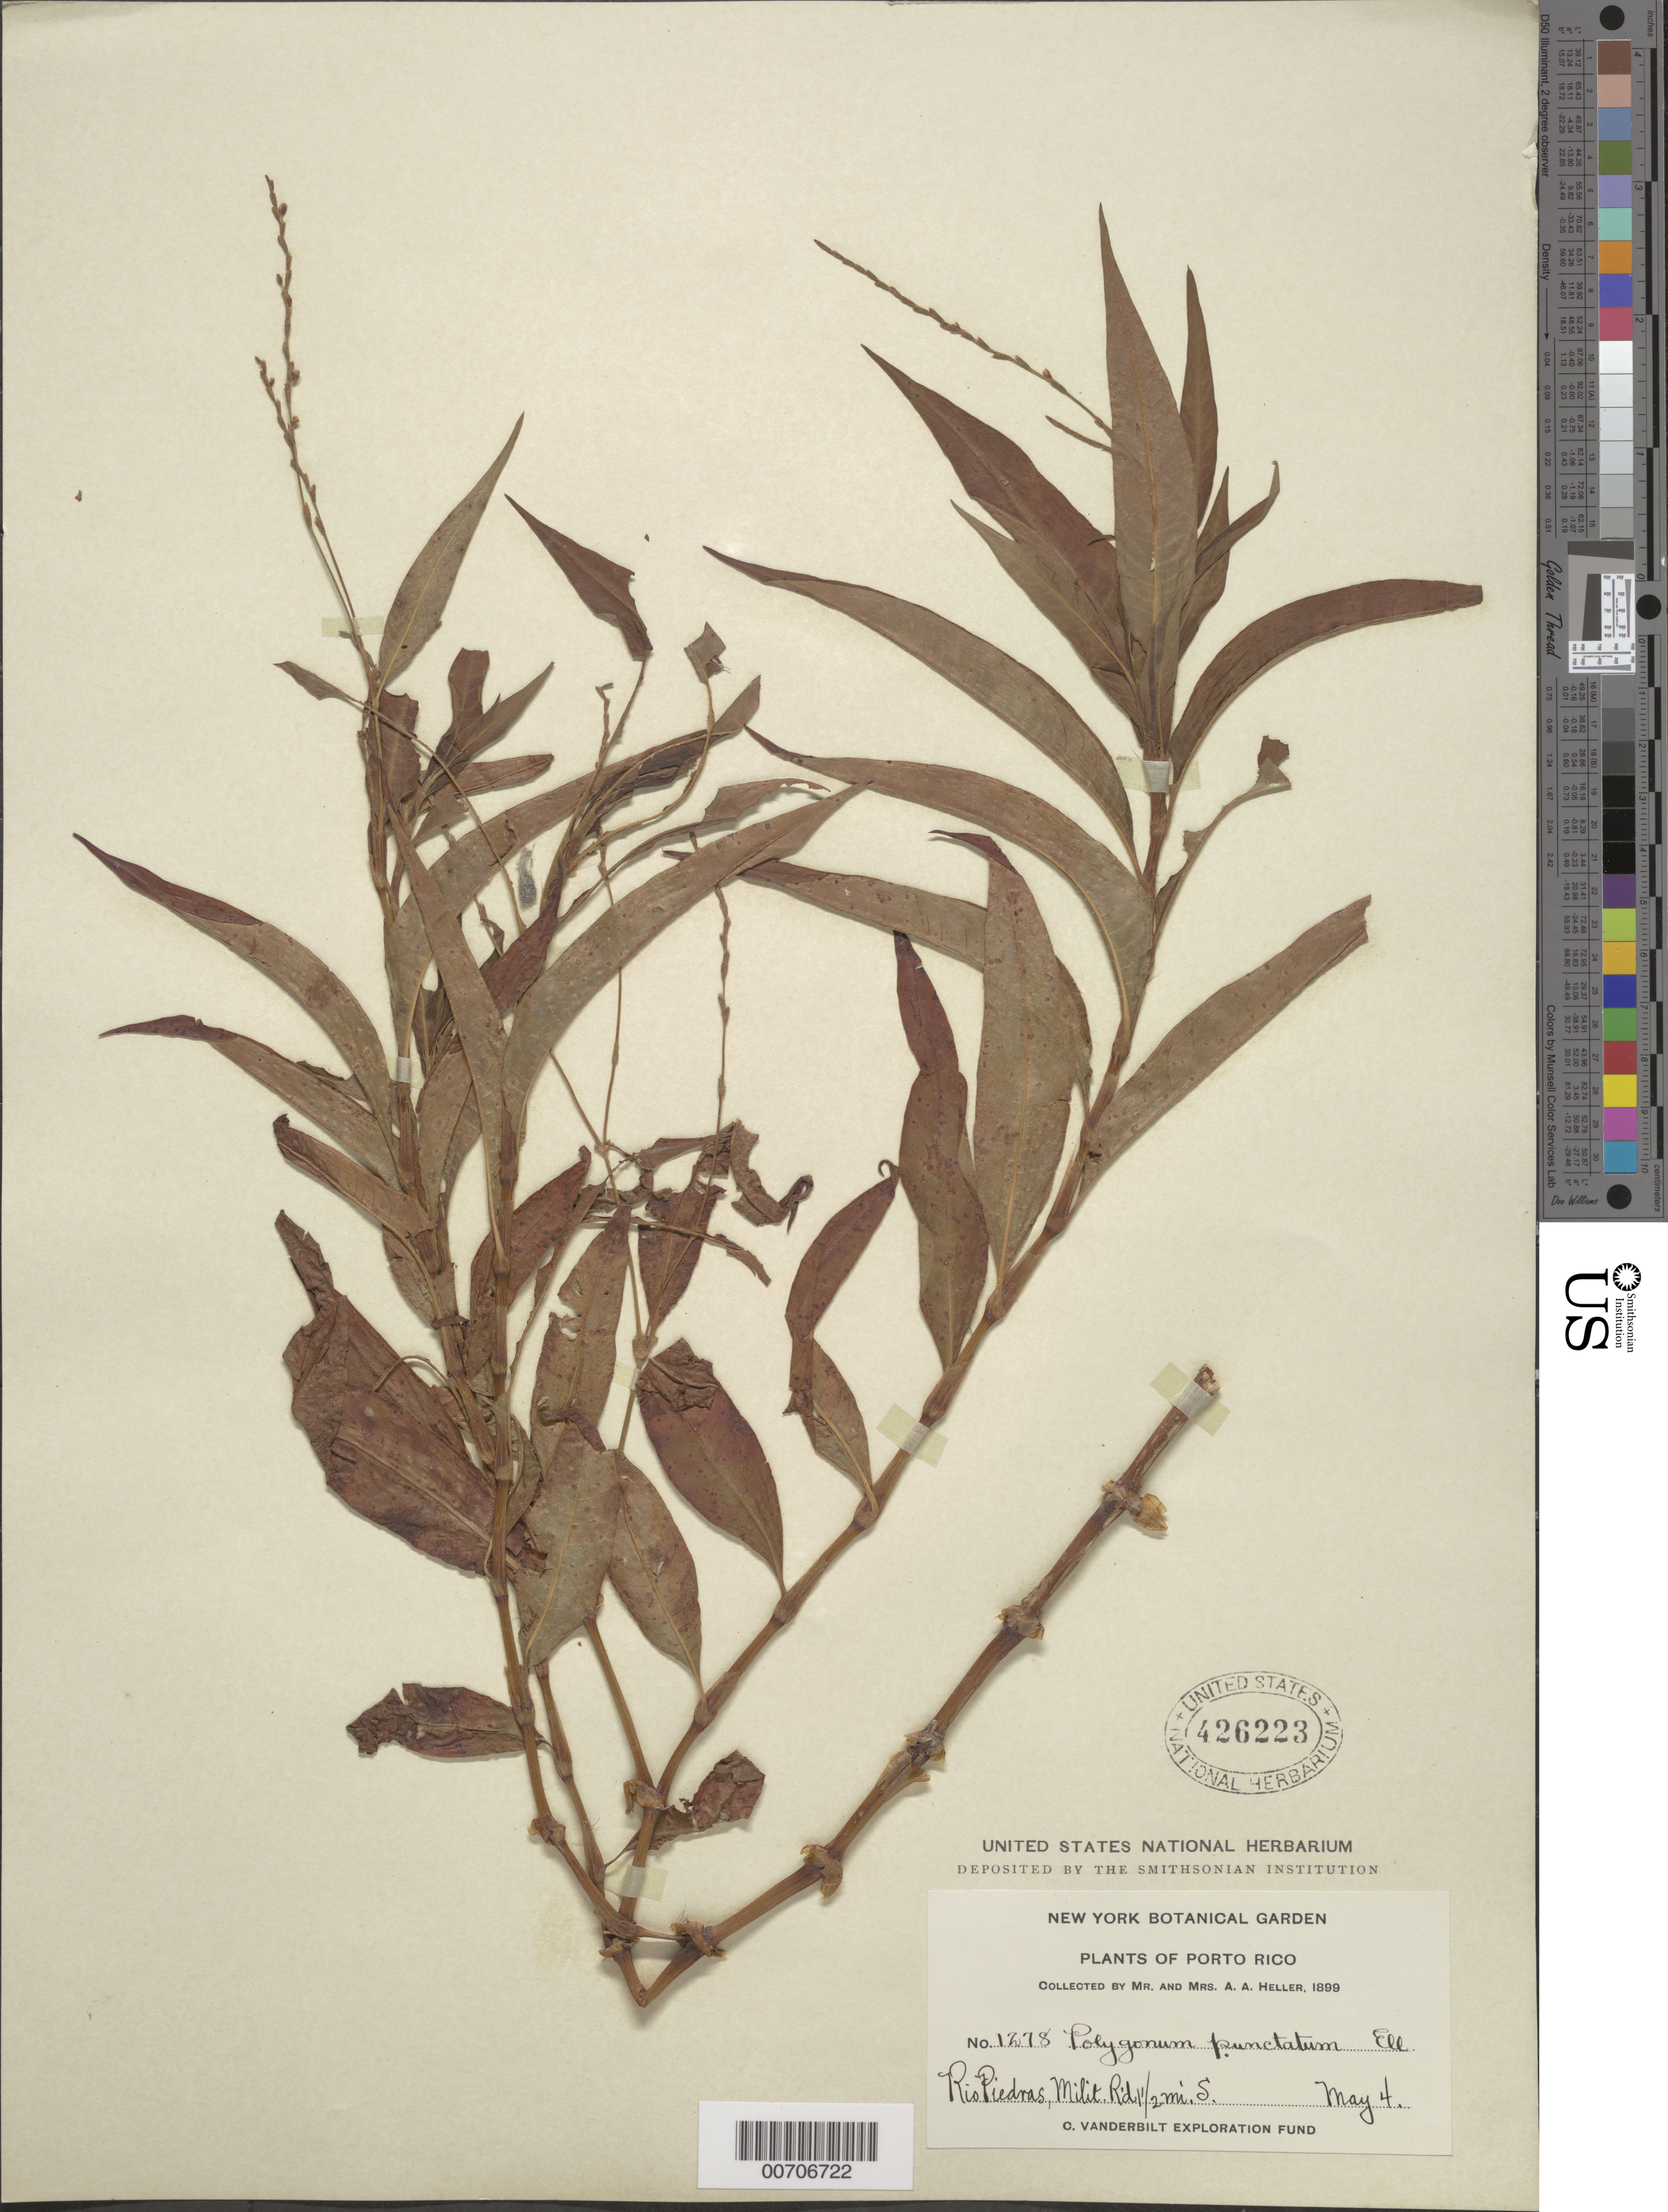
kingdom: Plantae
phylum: Tracheophyta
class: Magnoliopsida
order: Caryophyllales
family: Polygonaceae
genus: Polygonum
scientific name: Polygonum punctatum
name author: Elliott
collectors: A. A. Heller & -- Heller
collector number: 1278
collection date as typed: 04 May 1899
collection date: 1899-05-04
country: Puerto Rico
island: Greater Antilles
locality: Río Piedras, Milit. Rd 1 1/2 mi S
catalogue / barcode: US 426223